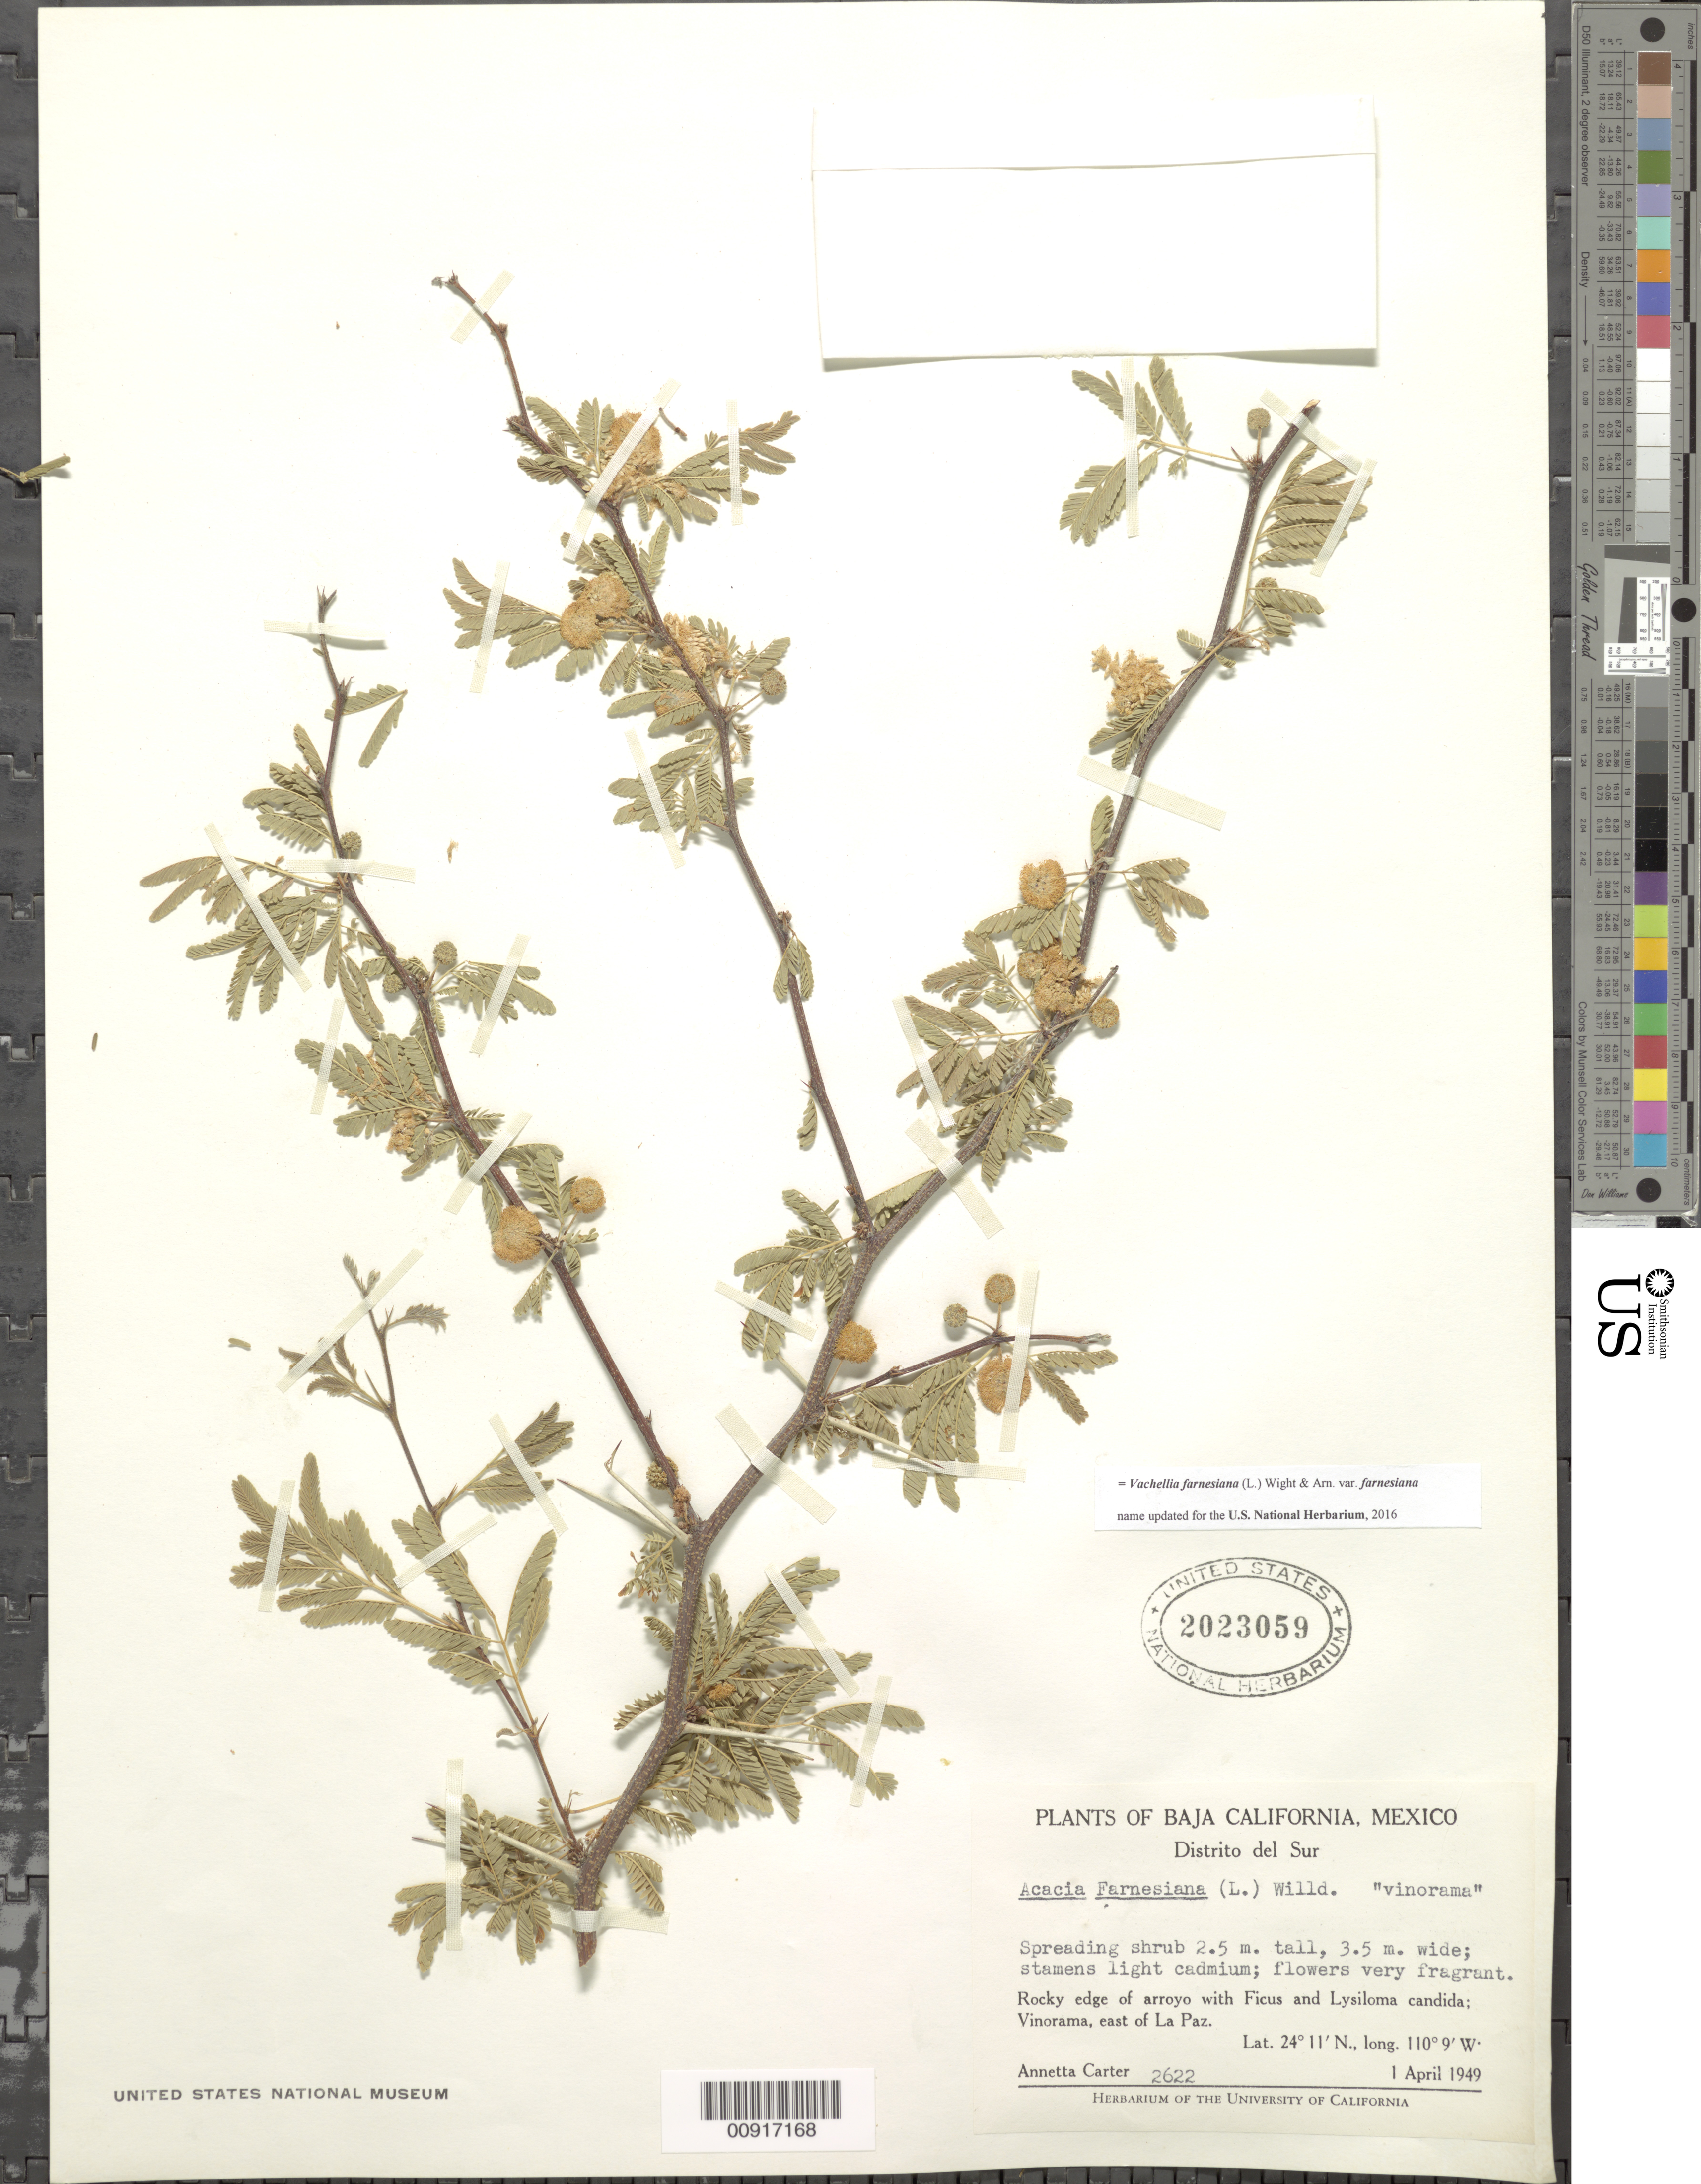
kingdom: Plantae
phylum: Tracheophyta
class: Magnoliopsida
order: Fabales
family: Fabaceae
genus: Vachellia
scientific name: Vachellia farnesiana var. farnesiana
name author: (L.) Wight & Arn.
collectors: A. M. Carter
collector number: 2622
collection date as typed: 01 Apr 1949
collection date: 1949-04-01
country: Mexico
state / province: Baja California Sur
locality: Vinorama, east of La Paz, Baja California Distrito del Sur.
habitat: Rocky edge of arroyo with Ficus and Lysiloma candida.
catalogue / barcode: US 2023059